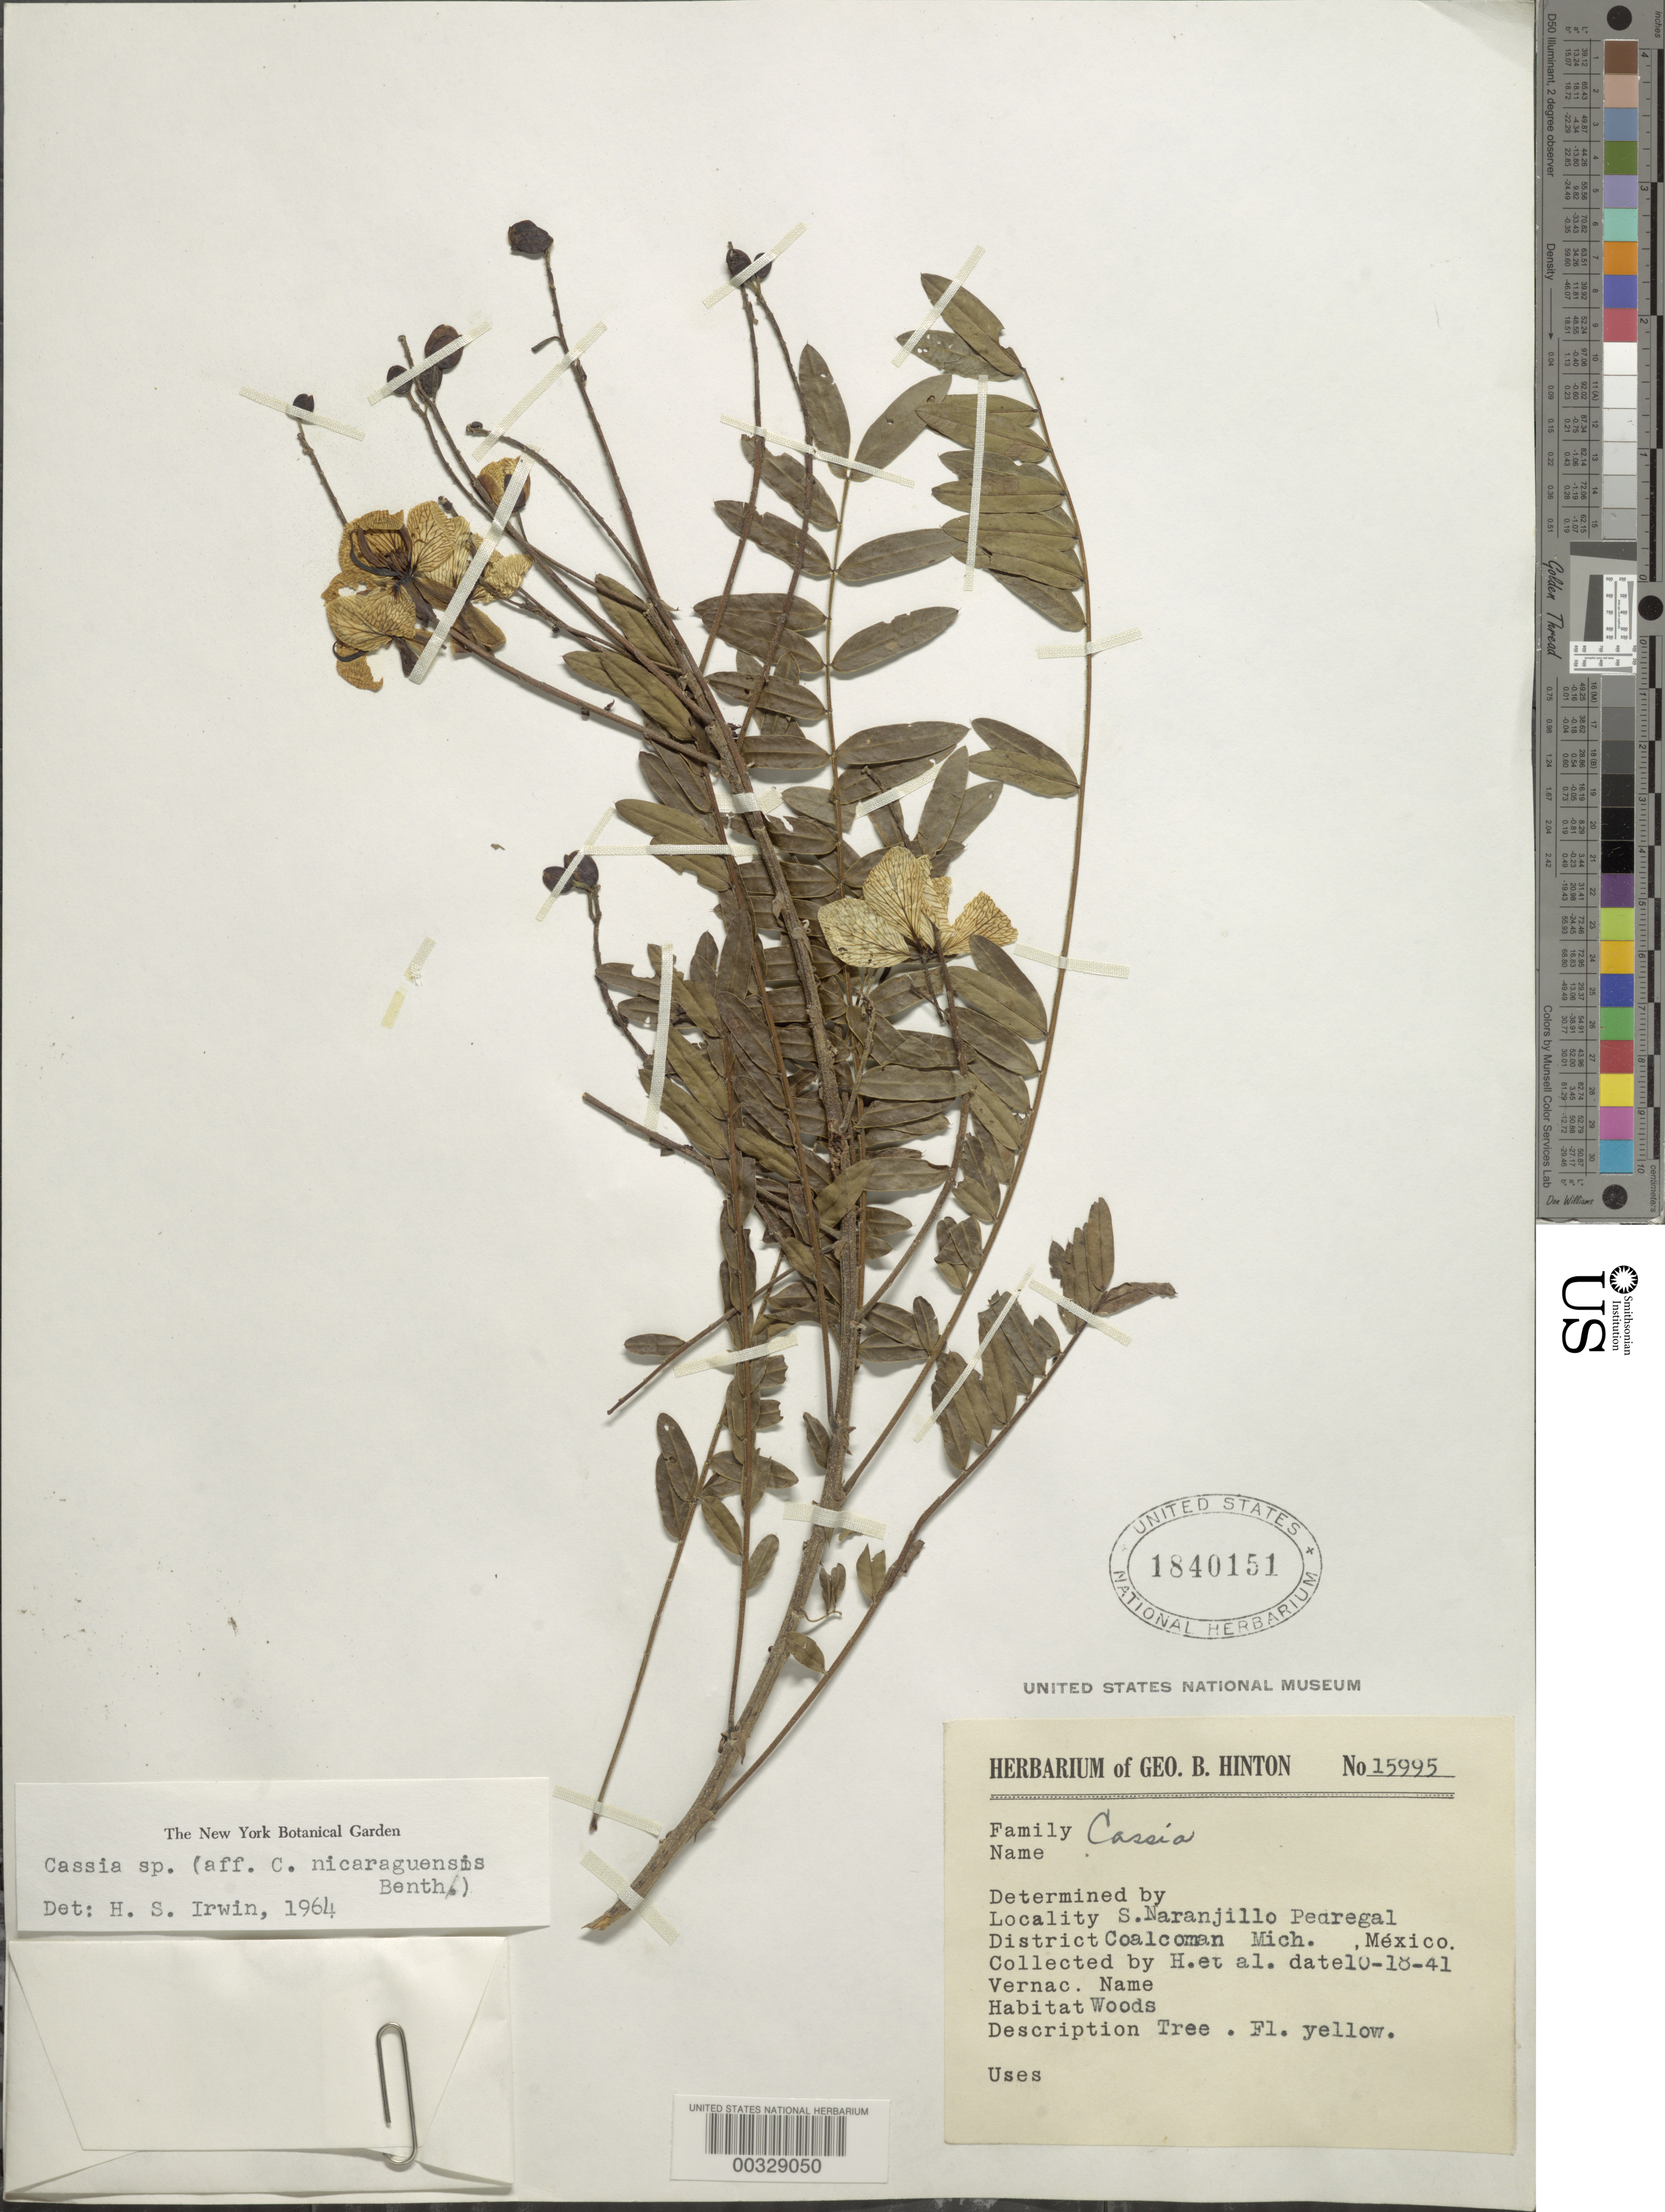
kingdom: Plantae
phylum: Tracheophyta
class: Magnoliopsida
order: Fabales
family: Fabaceae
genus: Senna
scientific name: Senna nicaraguensis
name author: (Benth.) H.S. Irwin & Barneby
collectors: G. B. Hinton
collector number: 15995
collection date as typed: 18 Oct 1941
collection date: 1941-10-18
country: Mexico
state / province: Michoacán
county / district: Coalcomán De Vazquez Pallares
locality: Coalcomán Mun. (?), S. Naranjilla Pedregal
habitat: Woods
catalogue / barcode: US 1840151